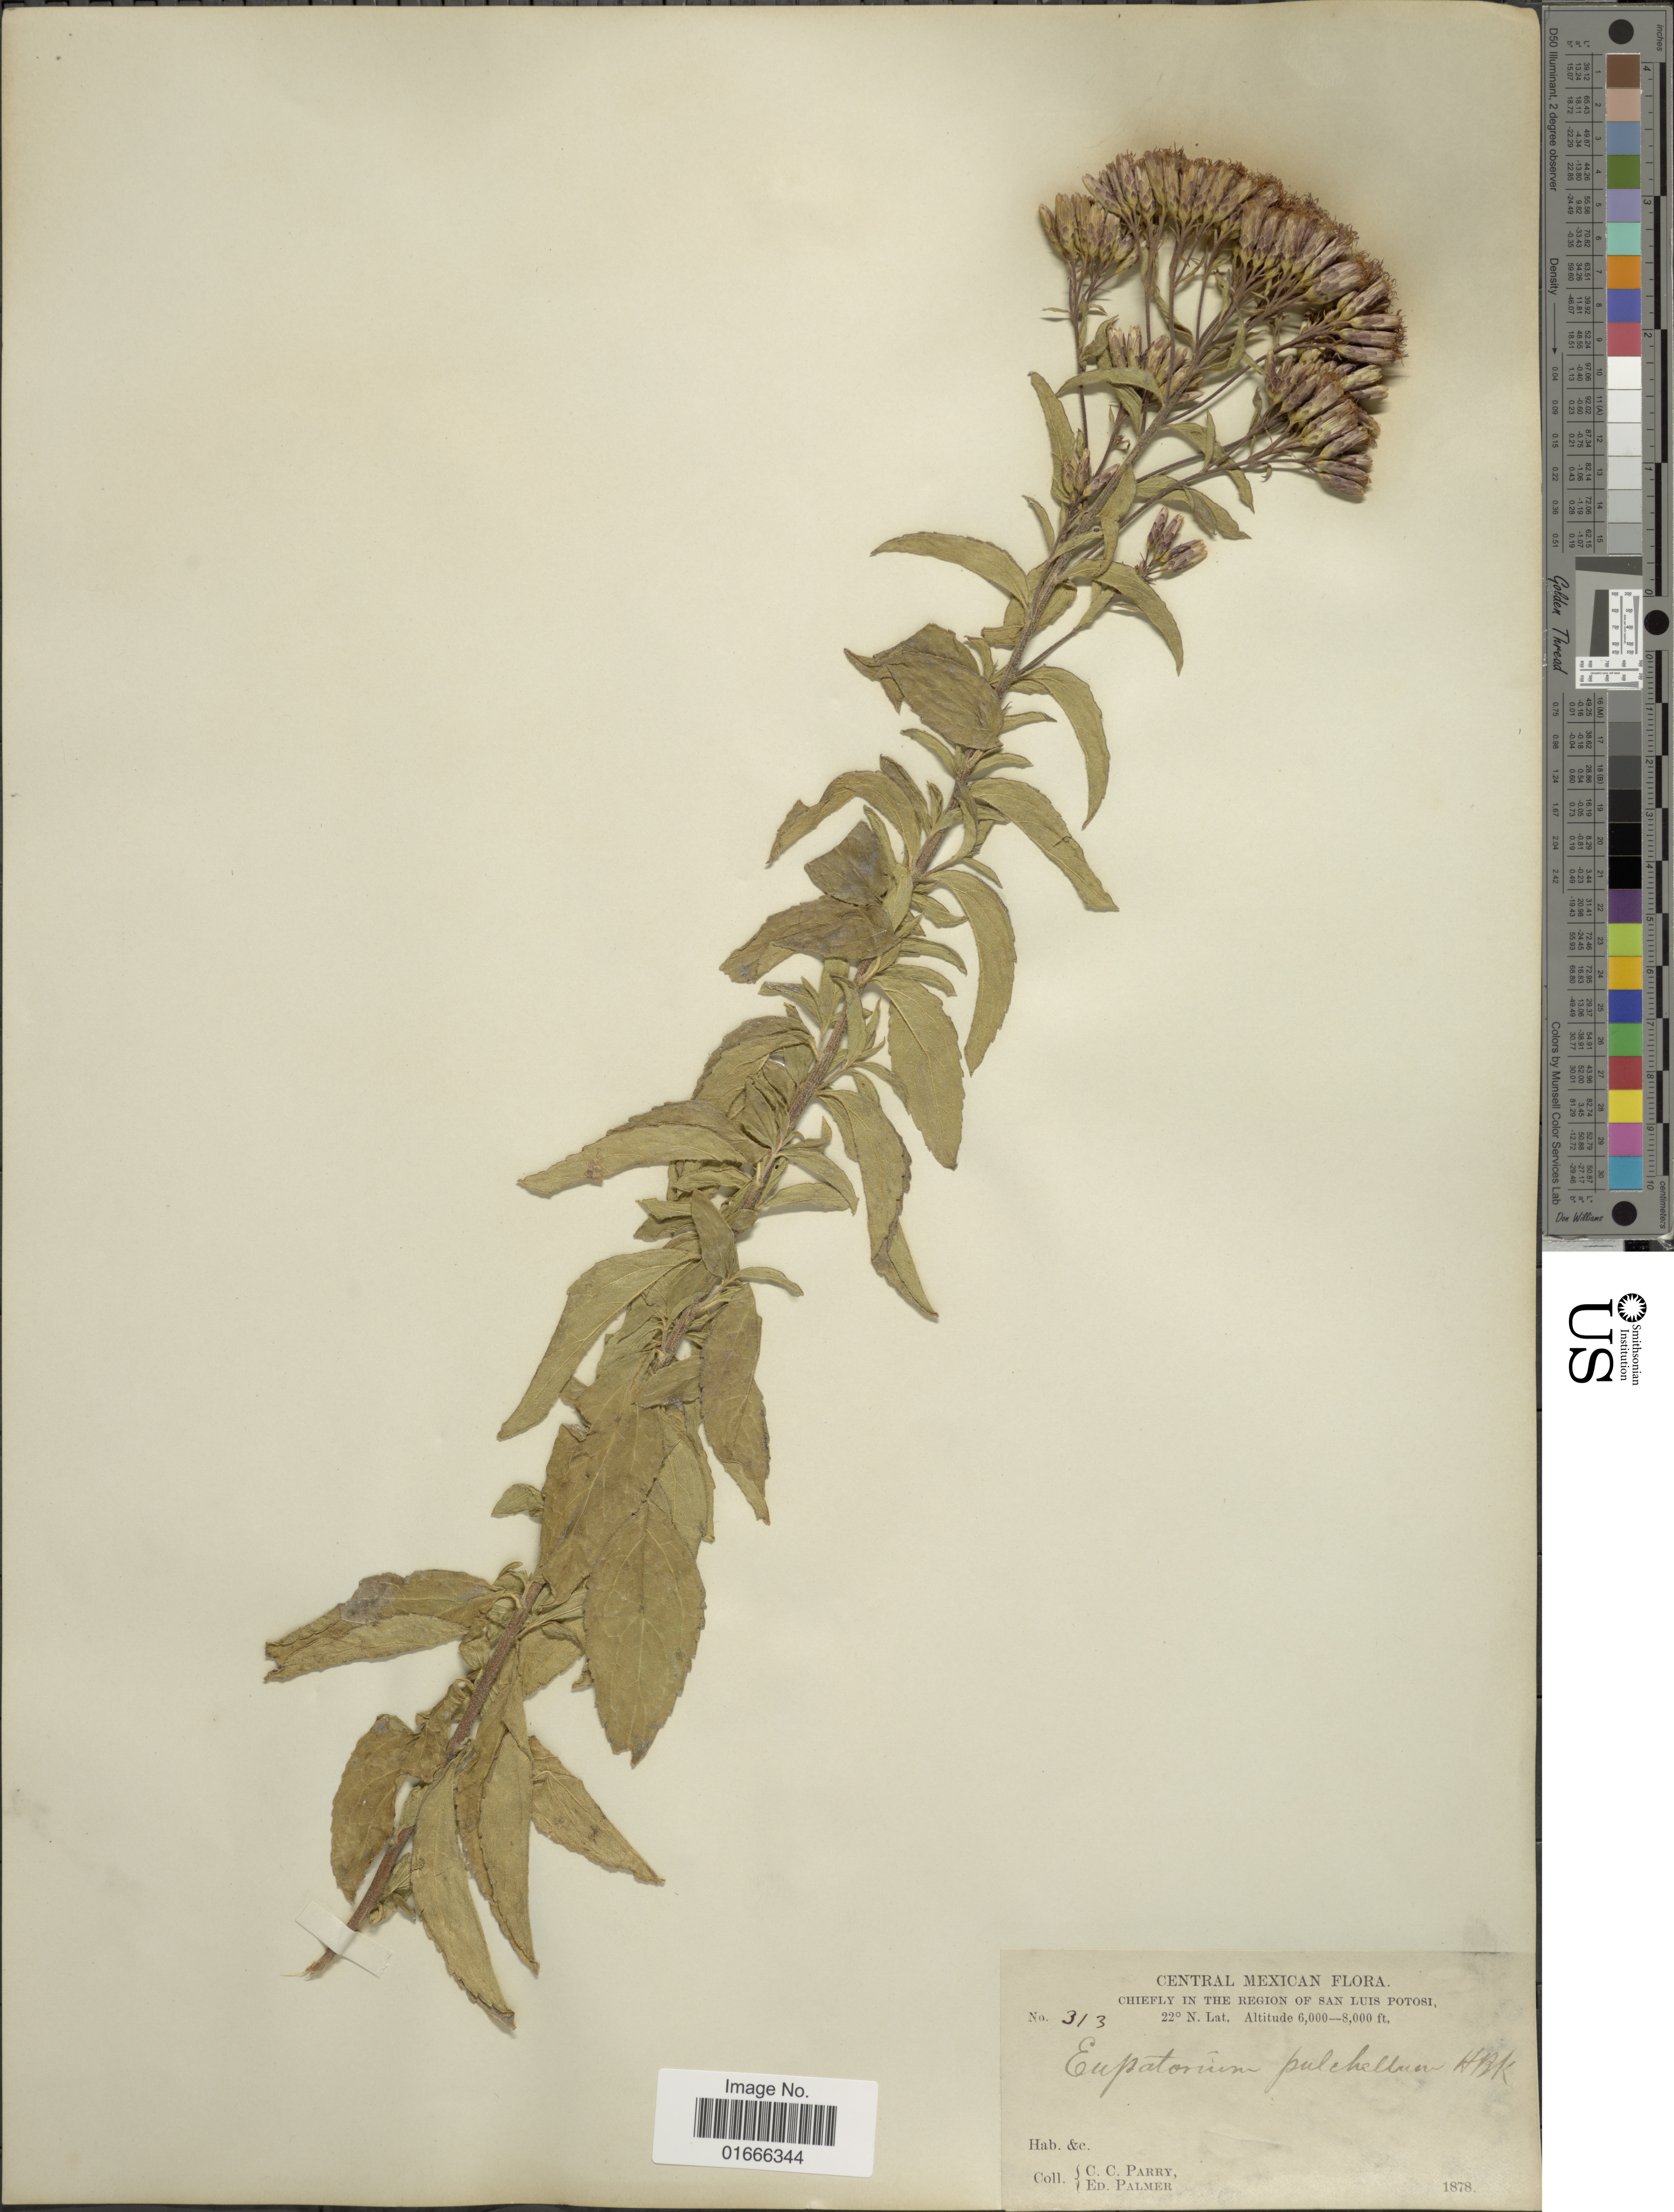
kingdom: Plantae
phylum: Tracheophyta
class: Magnoliopsida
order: Asterales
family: Asteraceae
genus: Chromolaena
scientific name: Chromolaena pulchella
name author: (Kunth) R.M. King & H. Rob.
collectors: C. C. Parry & E. Palmer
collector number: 313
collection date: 1878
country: Mexico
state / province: San Luis Potosí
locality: Central Mexico, Chiefly in the region of San Luis Potosi.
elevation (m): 1829